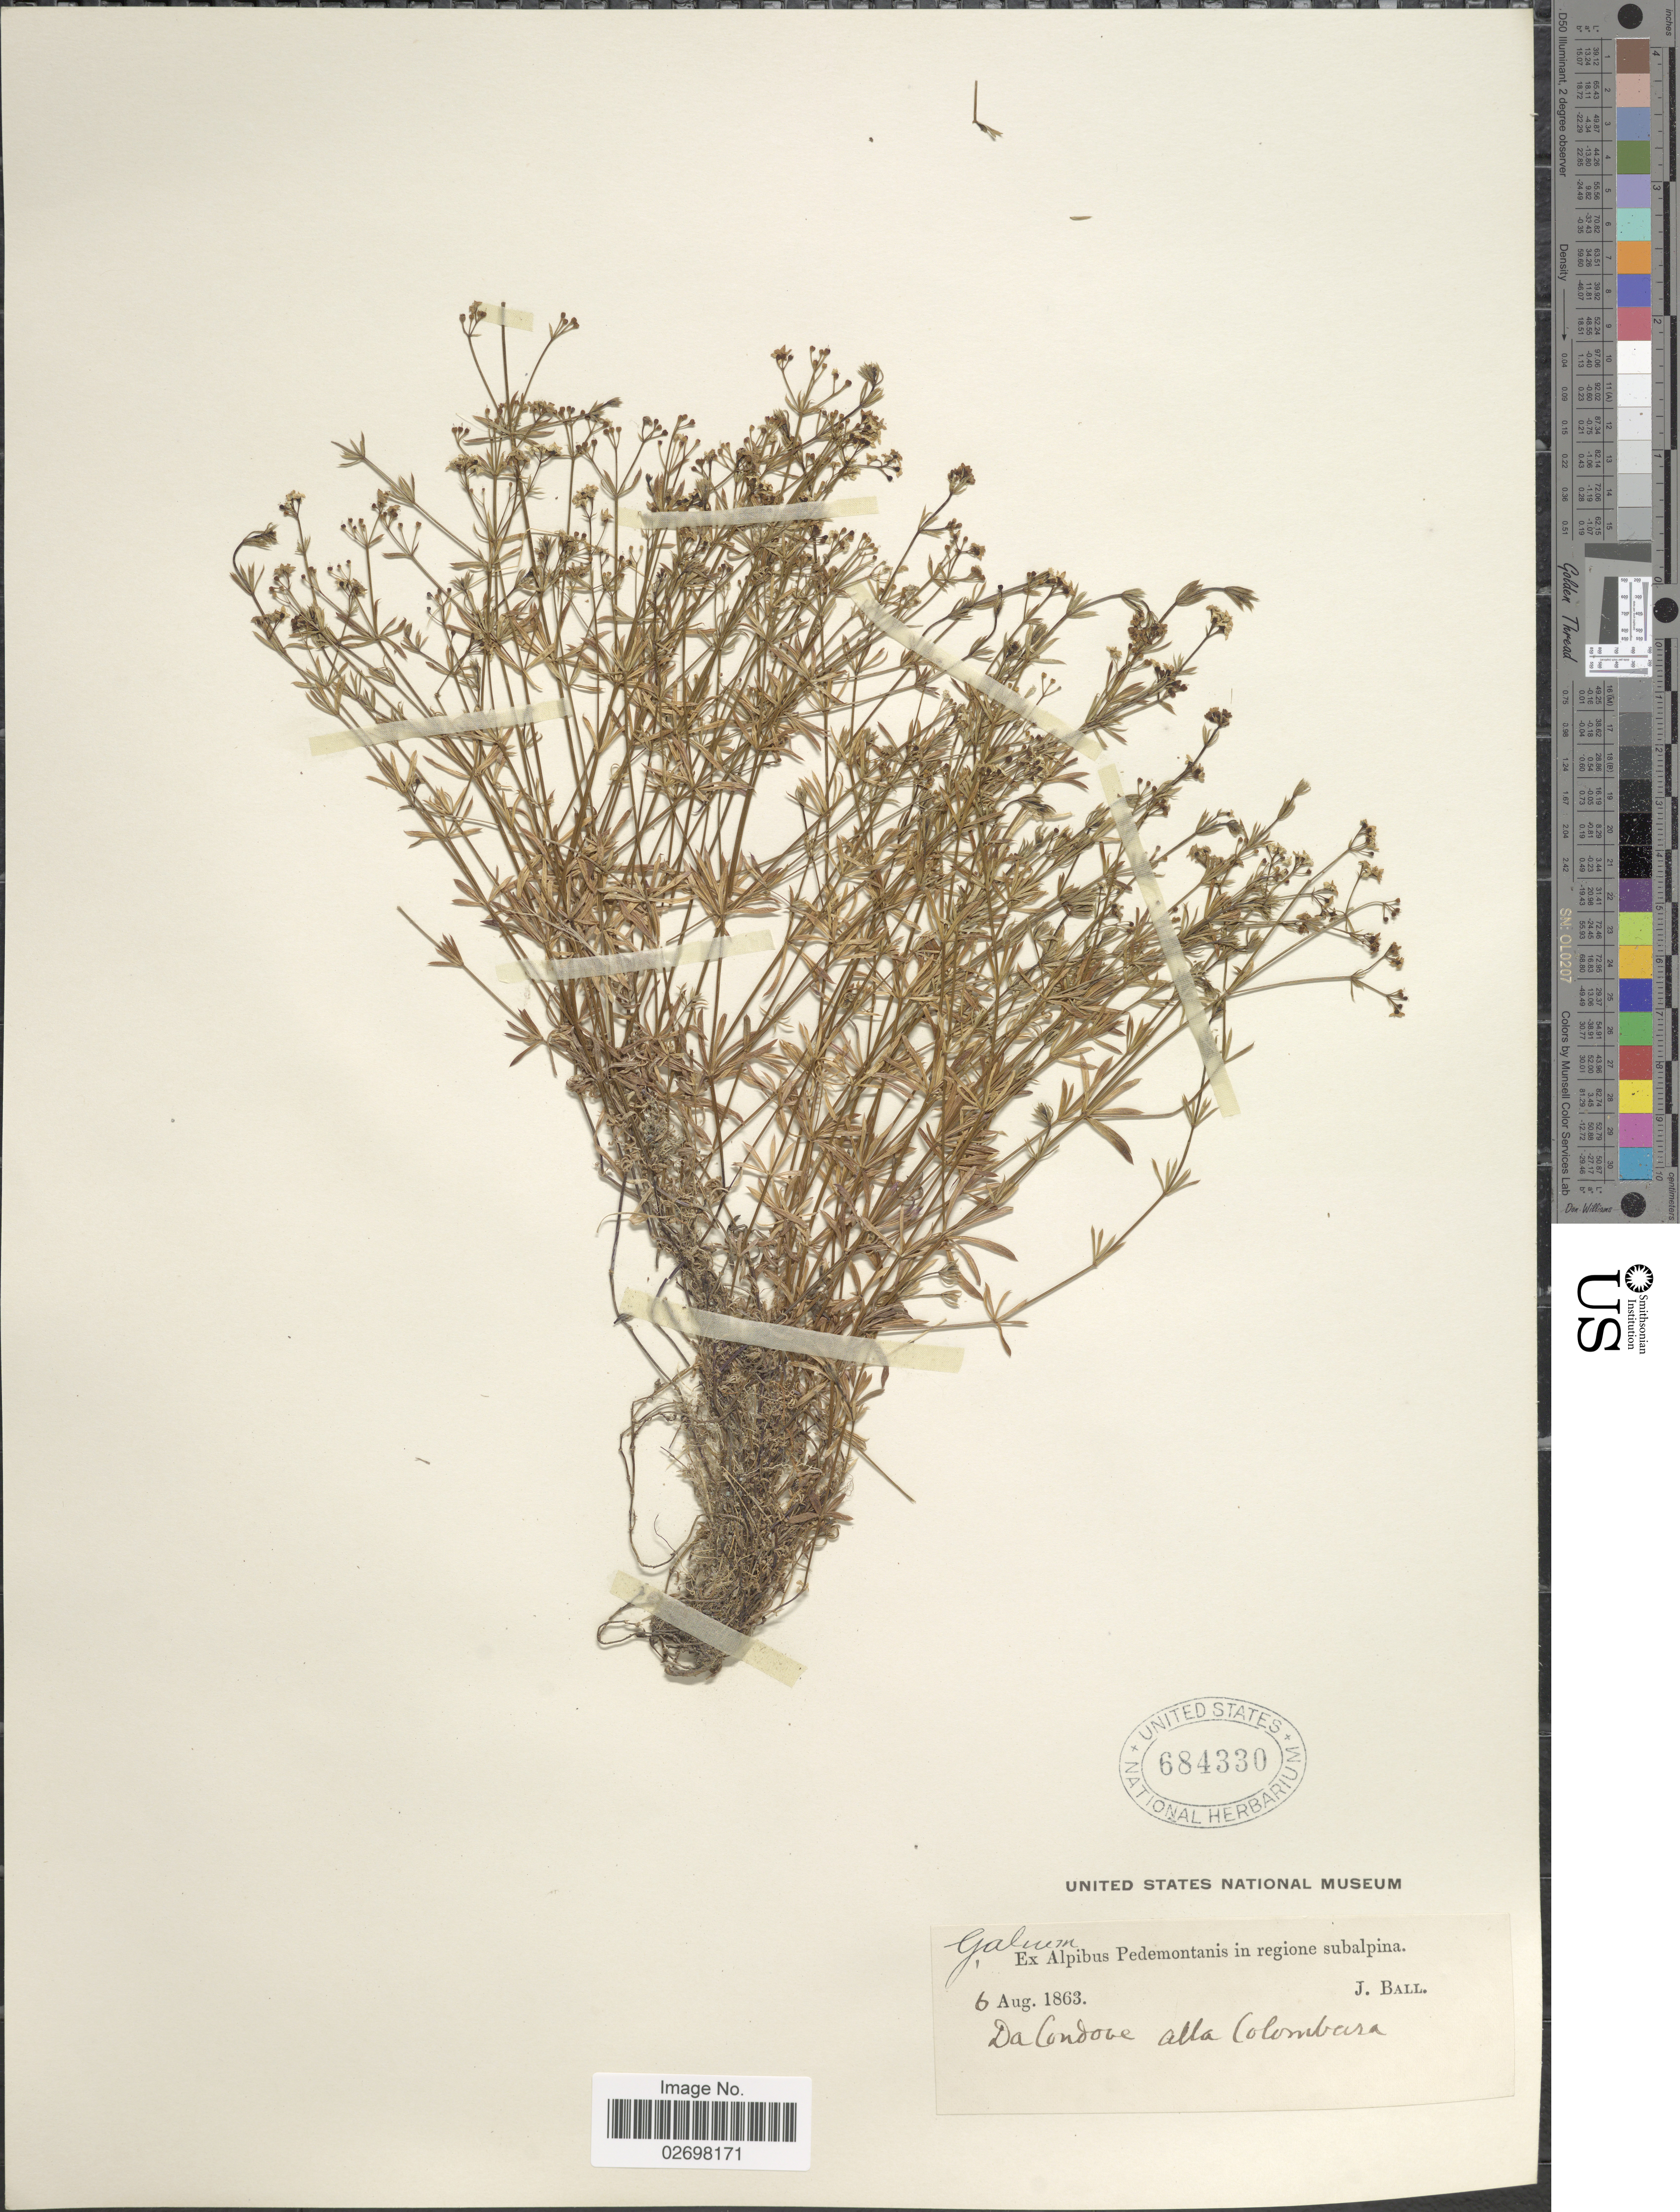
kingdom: Plantae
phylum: Tracheophyta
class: Magnoliopsida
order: Gentianales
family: Rubiaceae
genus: Galium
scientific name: Galium sp.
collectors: J. Ball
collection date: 1863-08-06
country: Italy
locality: Ex Alpibus Pedemontanis in regione subalpina, Da Condove alla Colombara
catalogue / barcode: US 684330